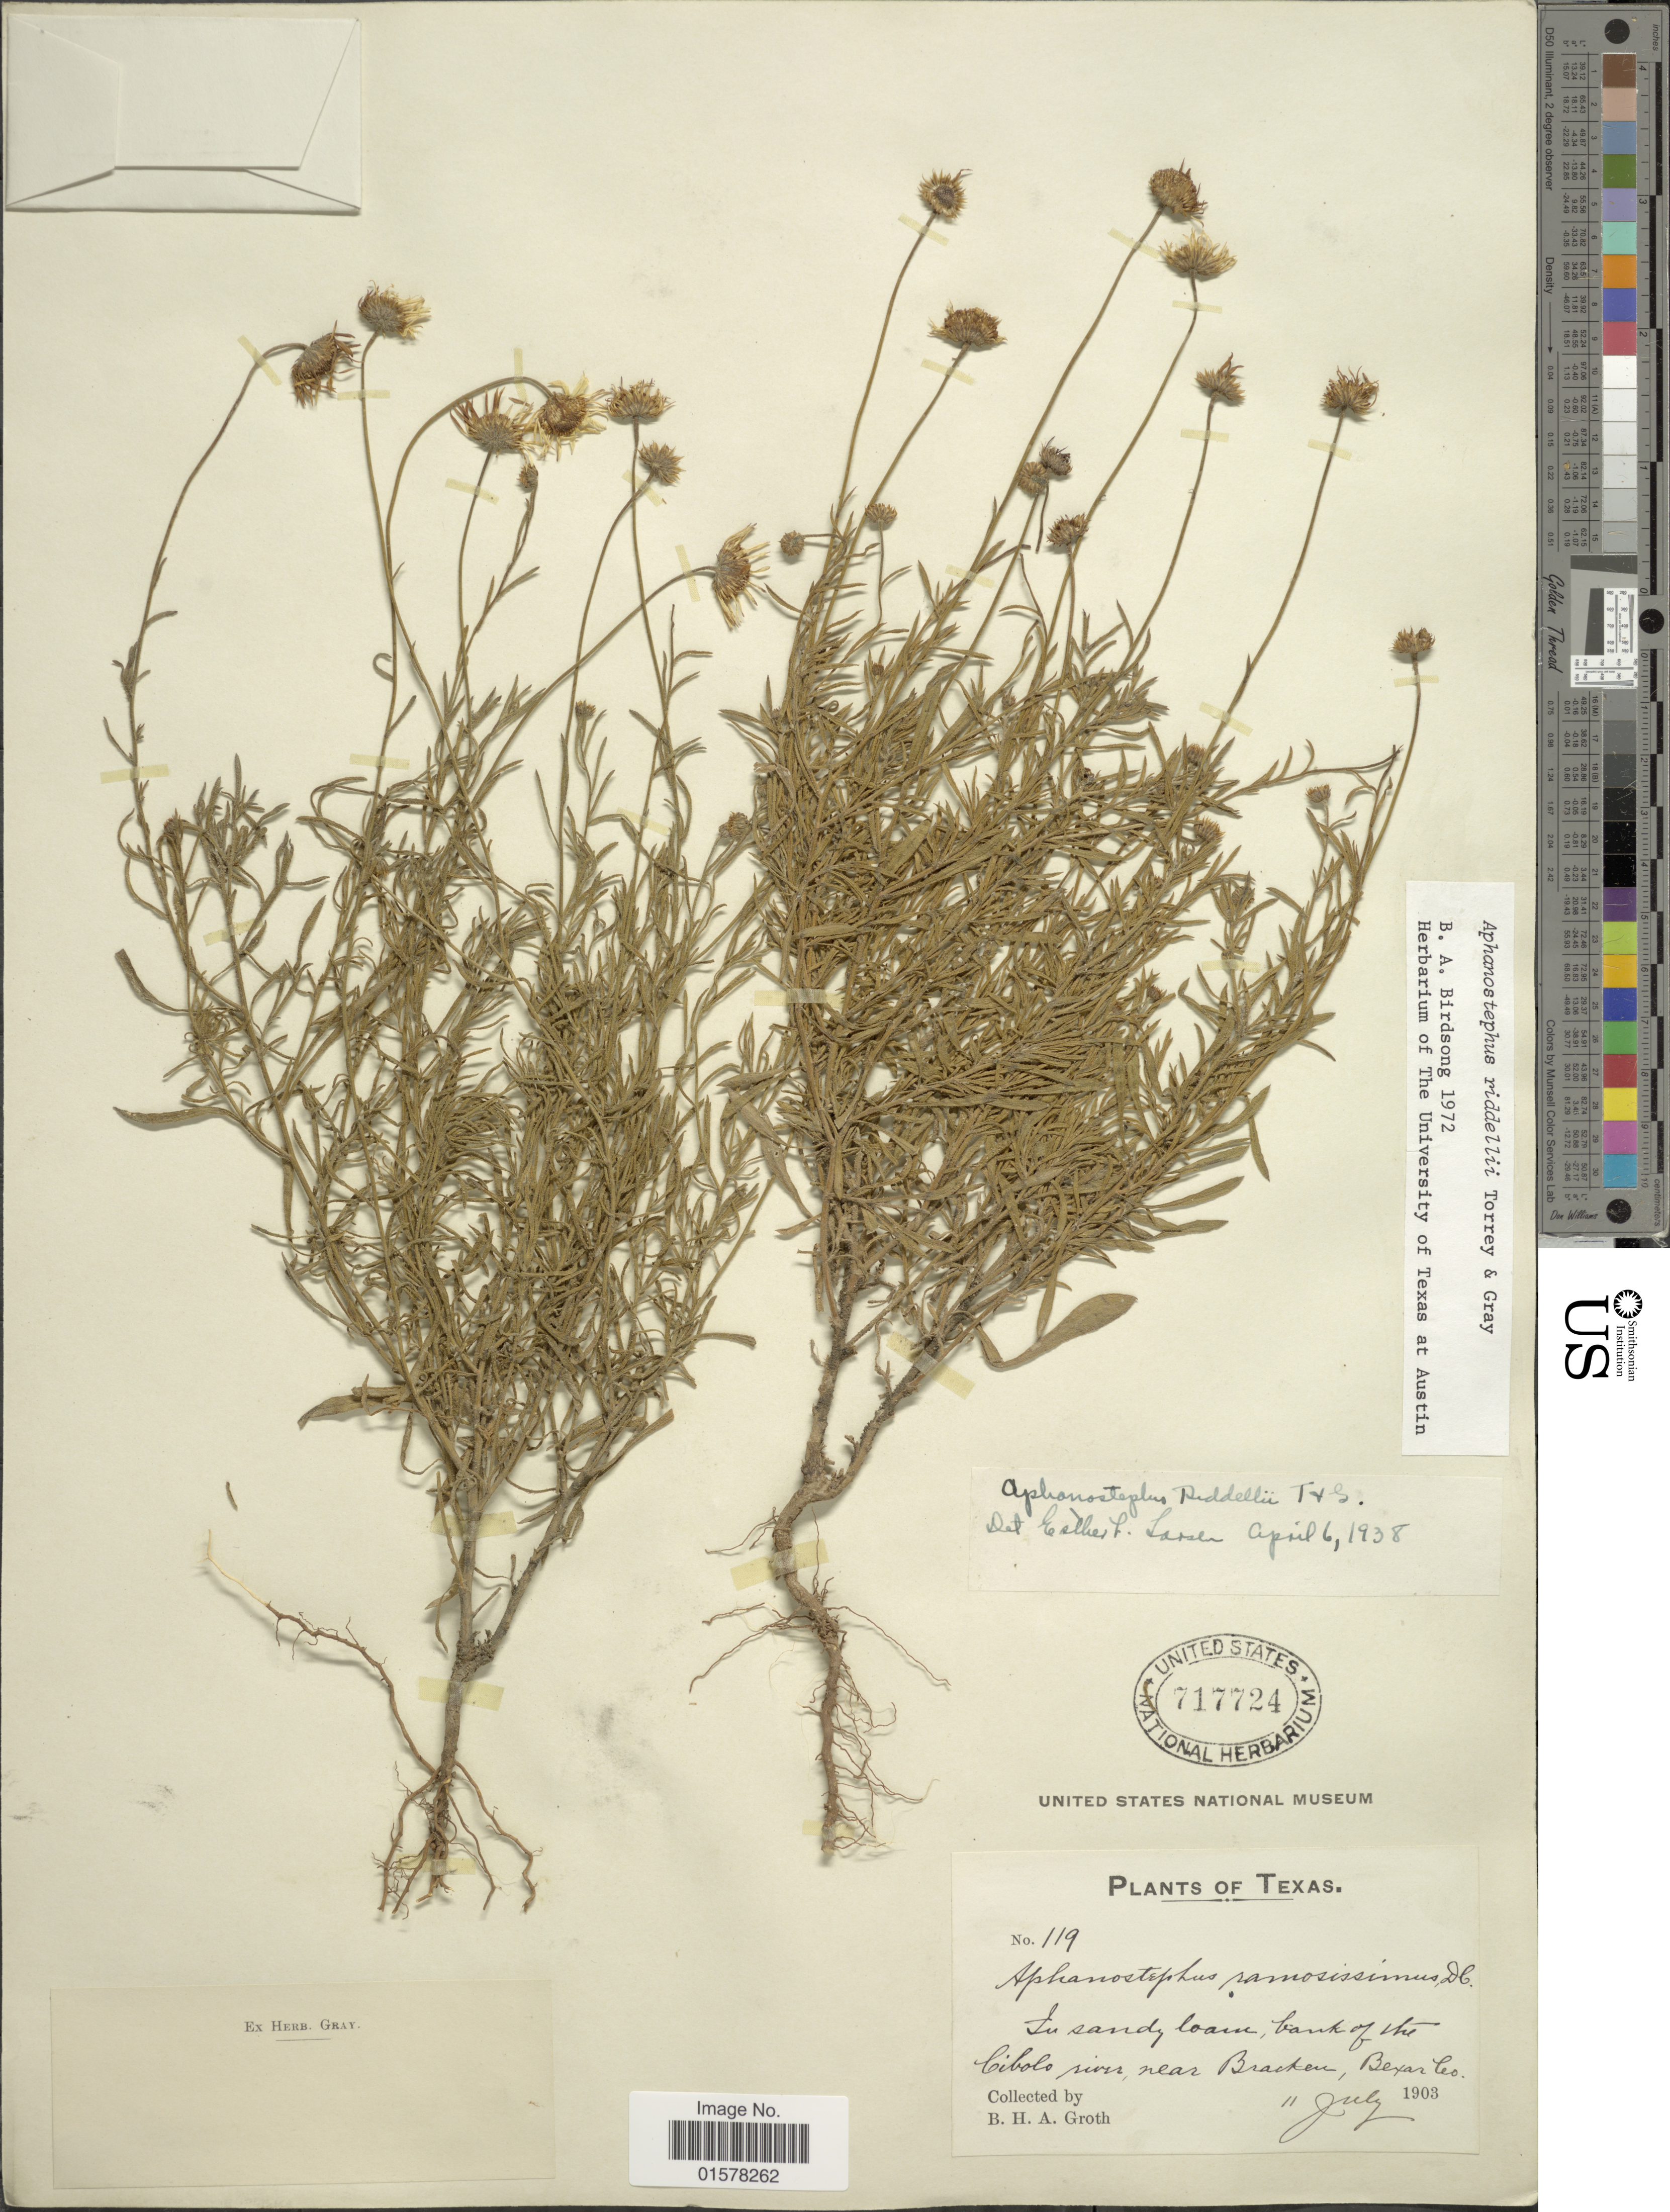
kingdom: Plantae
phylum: Tracheophyta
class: Magnoliopsida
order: Asterales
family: Asteraceae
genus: Aphanostephus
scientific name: Aphanostephus riddellii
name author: Torr. & A. Gray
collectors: B. Groth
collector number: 119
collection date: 1903-07-11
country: United States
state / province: Texas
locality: In sandy loam, bank of the Cibolo river, near Bracken, Bexar Co.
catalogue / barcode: US 717724